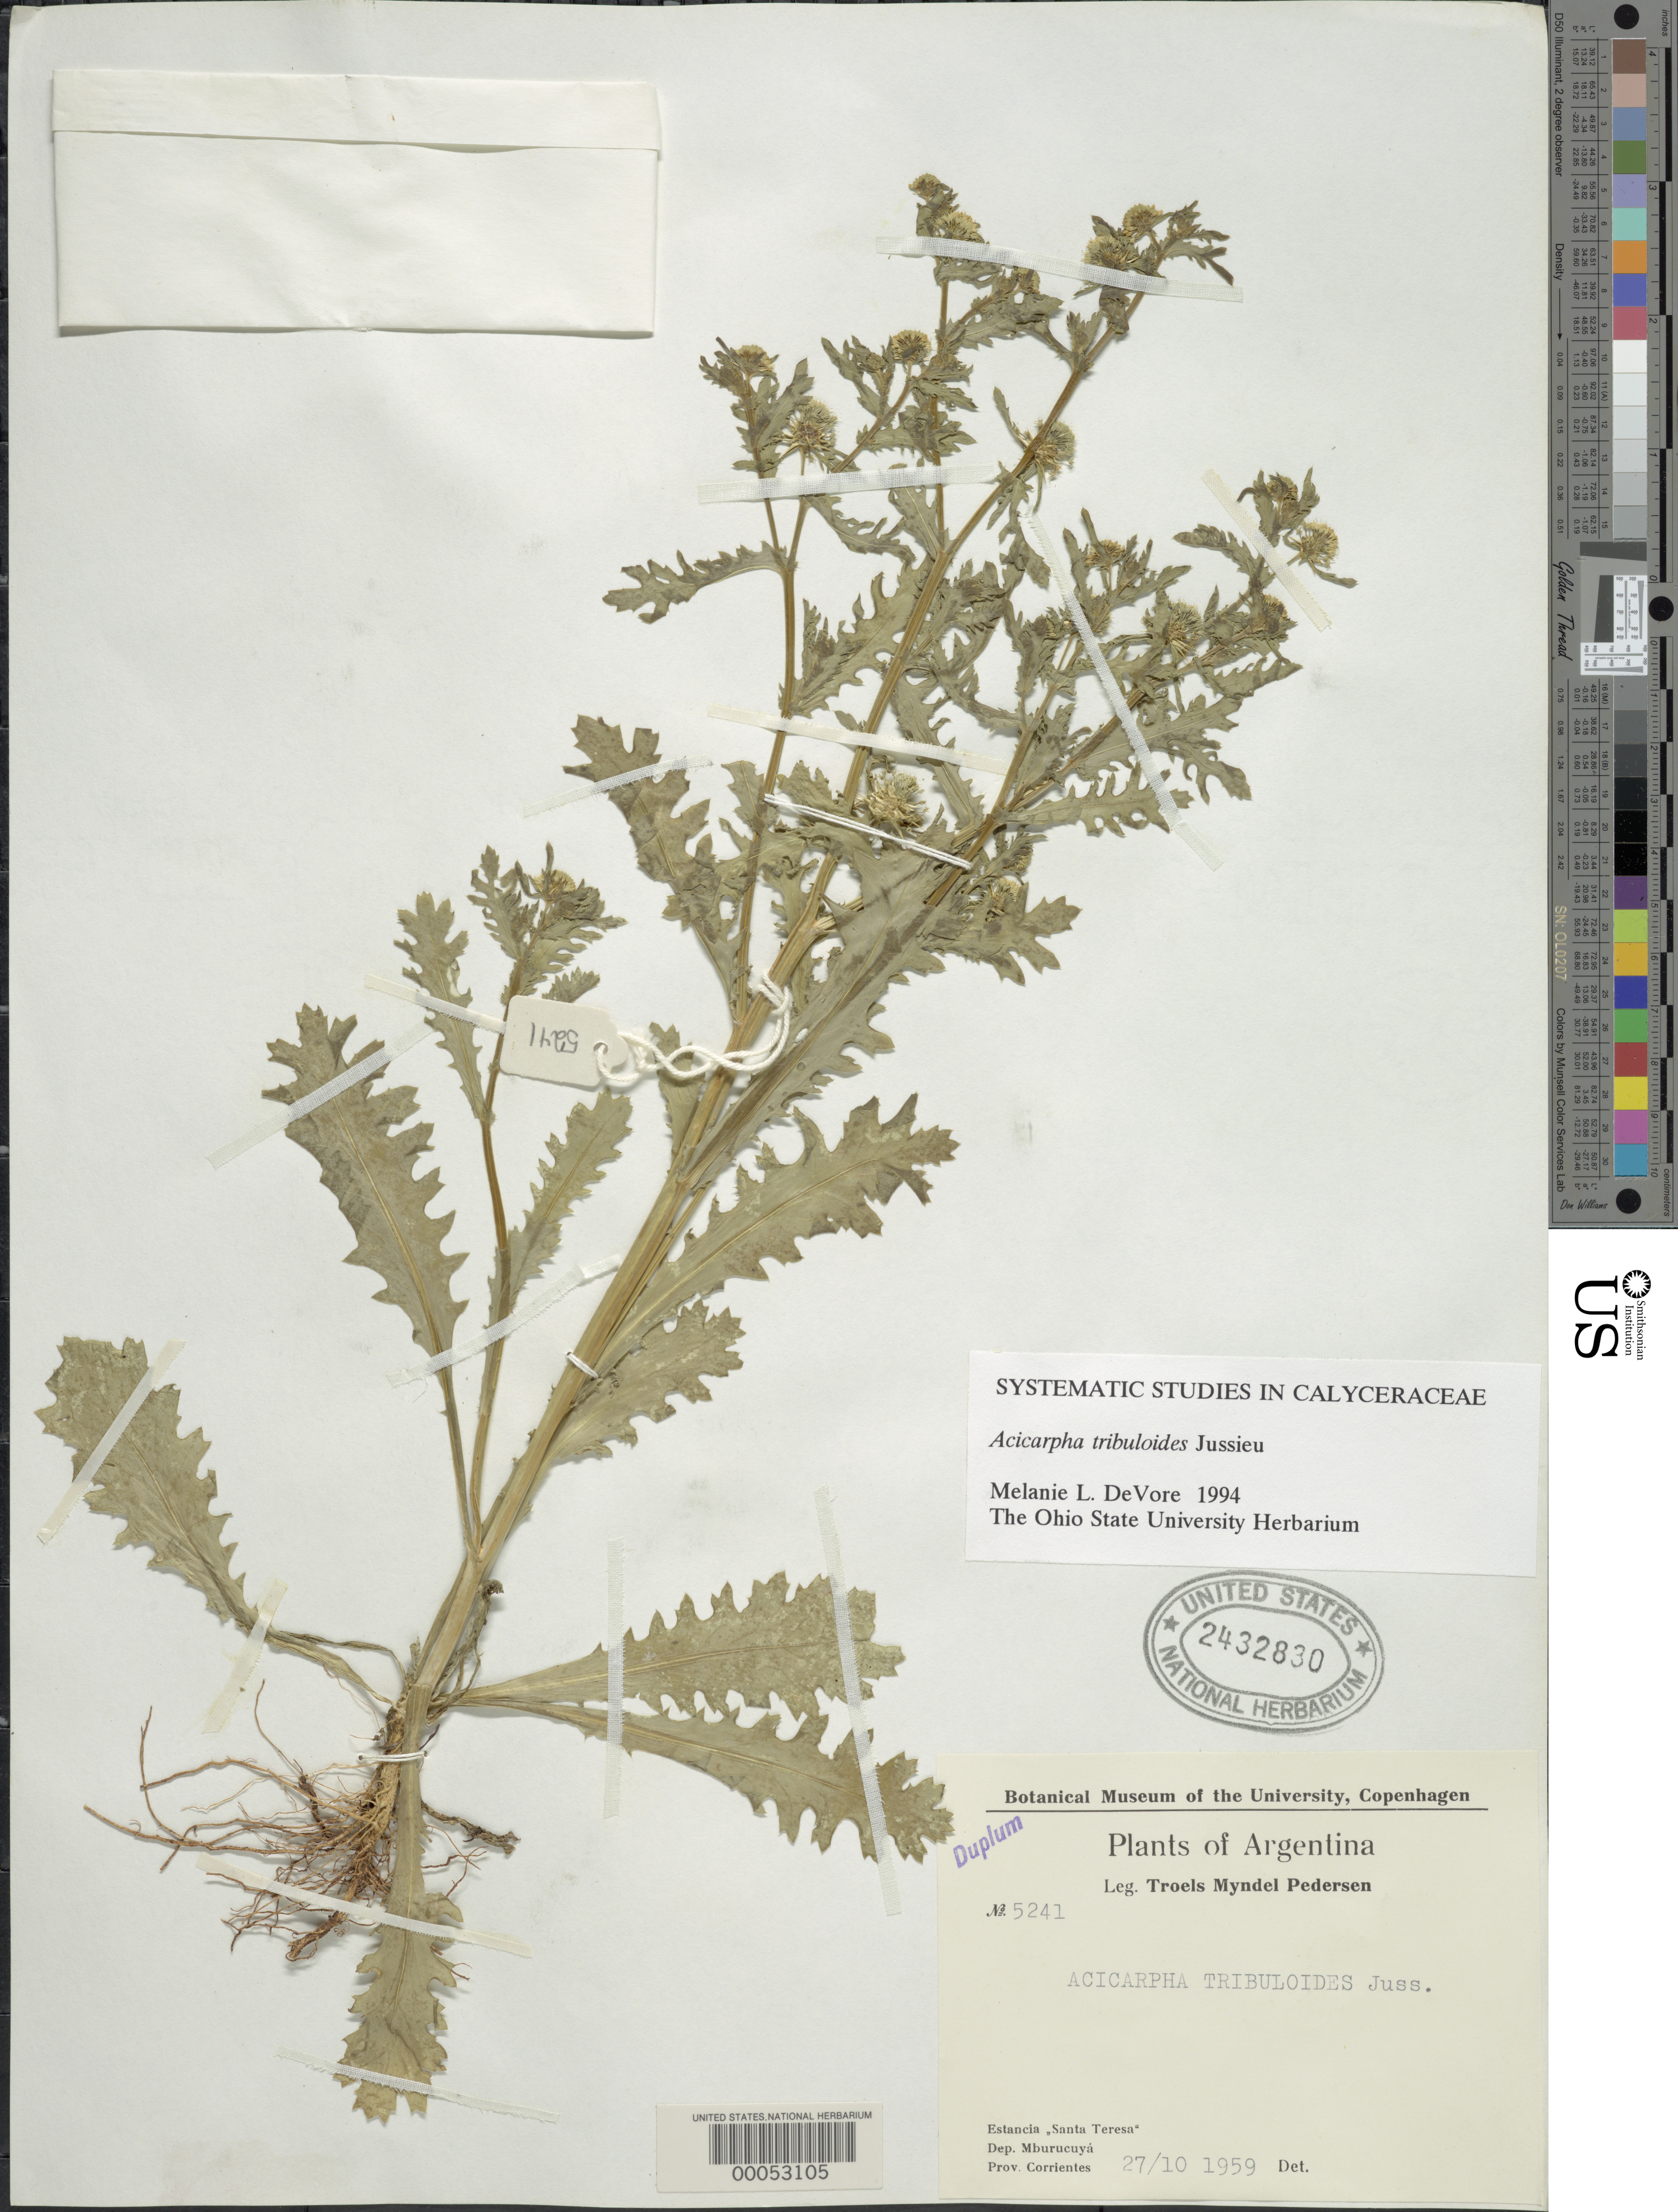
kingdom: Plantae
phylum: Tracheophyta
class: Magnoliopsida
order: Asterales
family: Calyceraceae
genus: Acicarpha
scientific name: Acicarpha tribuloides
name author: Juss.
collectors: T. M. Pedersen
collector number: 5241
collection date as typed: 27 Oct 1959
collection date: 1959-10-27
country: Argentina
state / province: Corrientes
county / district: Mburucuyá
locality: Santa Teresa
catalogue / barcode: US 2432830